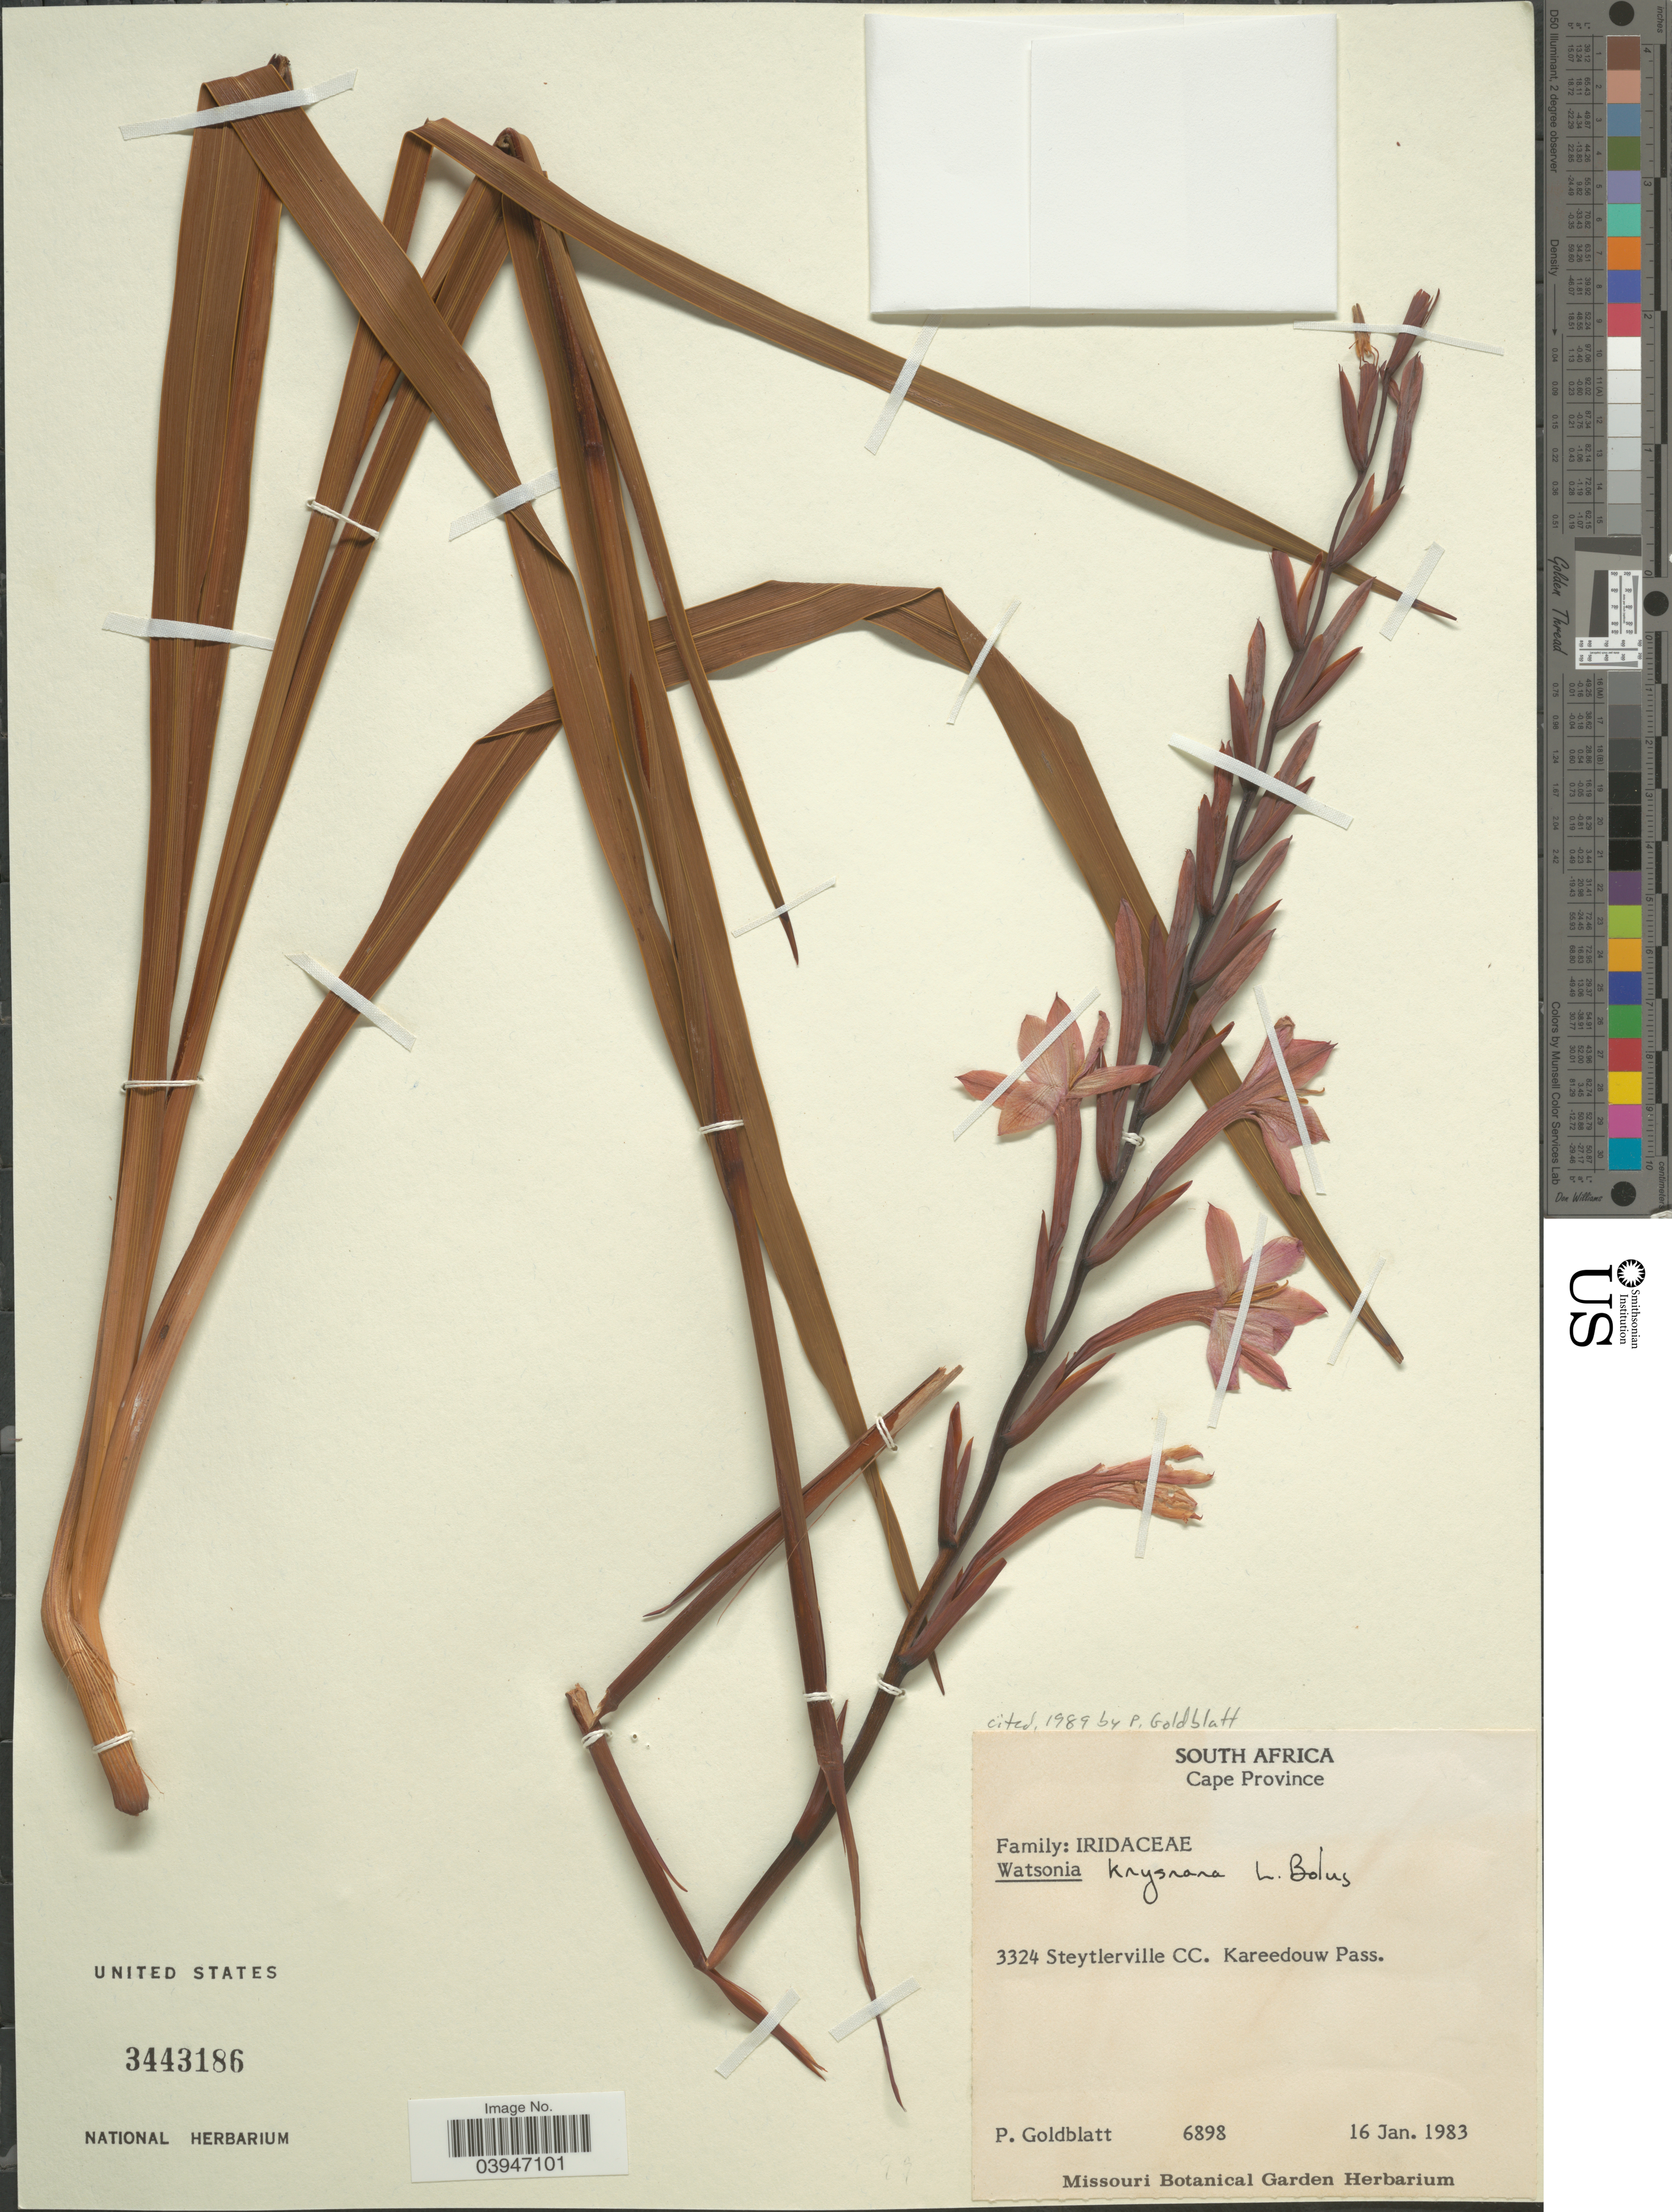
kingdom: Plantae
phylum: Tracheophyta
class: Liliopsida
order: Asparagales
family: Iridaceae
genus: Watsonia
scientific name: Watsonia knysnana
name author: L. Bolus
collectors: P. Goldblatt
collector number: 6898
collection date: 1983-01-16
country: South Africa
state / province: Eastern Cape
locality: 3324 Steytlerville CC. Kareedouw Pass.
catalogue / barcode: US 3443186